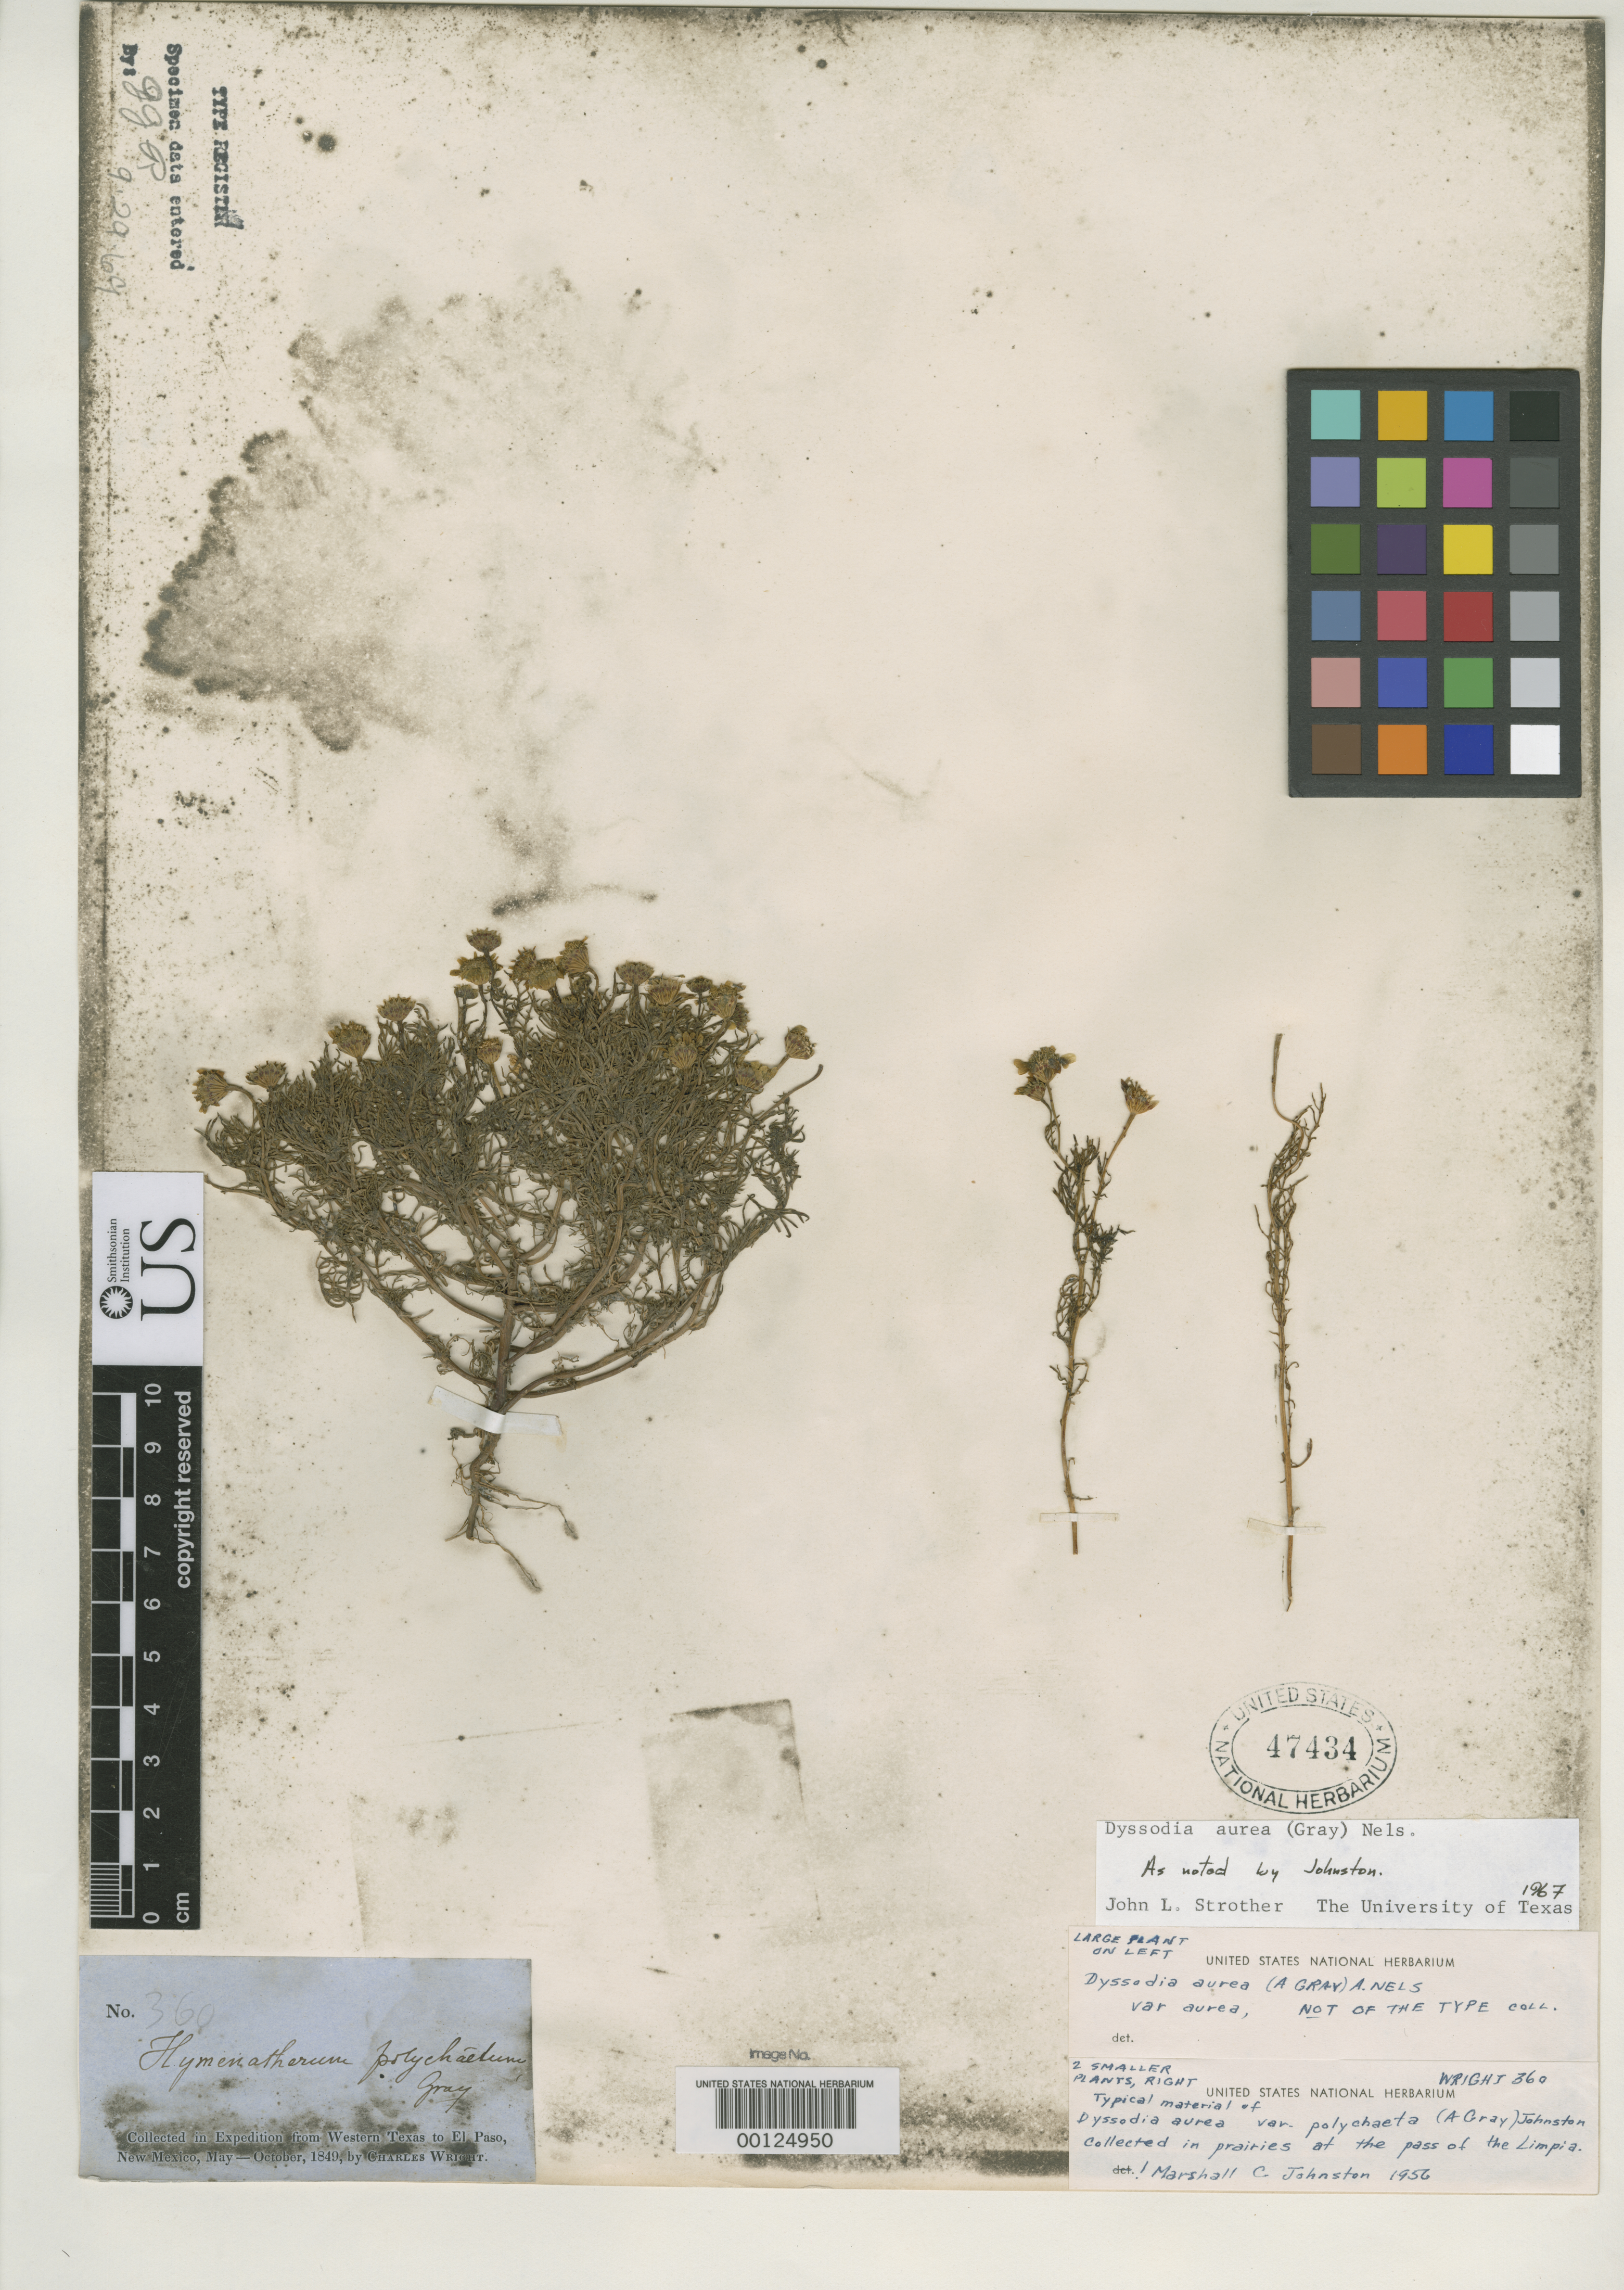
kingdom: Plantae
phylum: Tracheophyta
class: Magnoliopsida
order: Asterales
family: Asteraceae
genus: Hymenatherum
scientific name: Hymenatherum polychaetum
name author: A. Gray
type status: Type Collection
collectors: C. Wright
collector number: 360 p.p.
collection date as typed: Aug 1849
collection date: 1849-08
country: United States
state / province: Texas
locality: Pass of the Limpia.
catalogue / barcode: US 47434